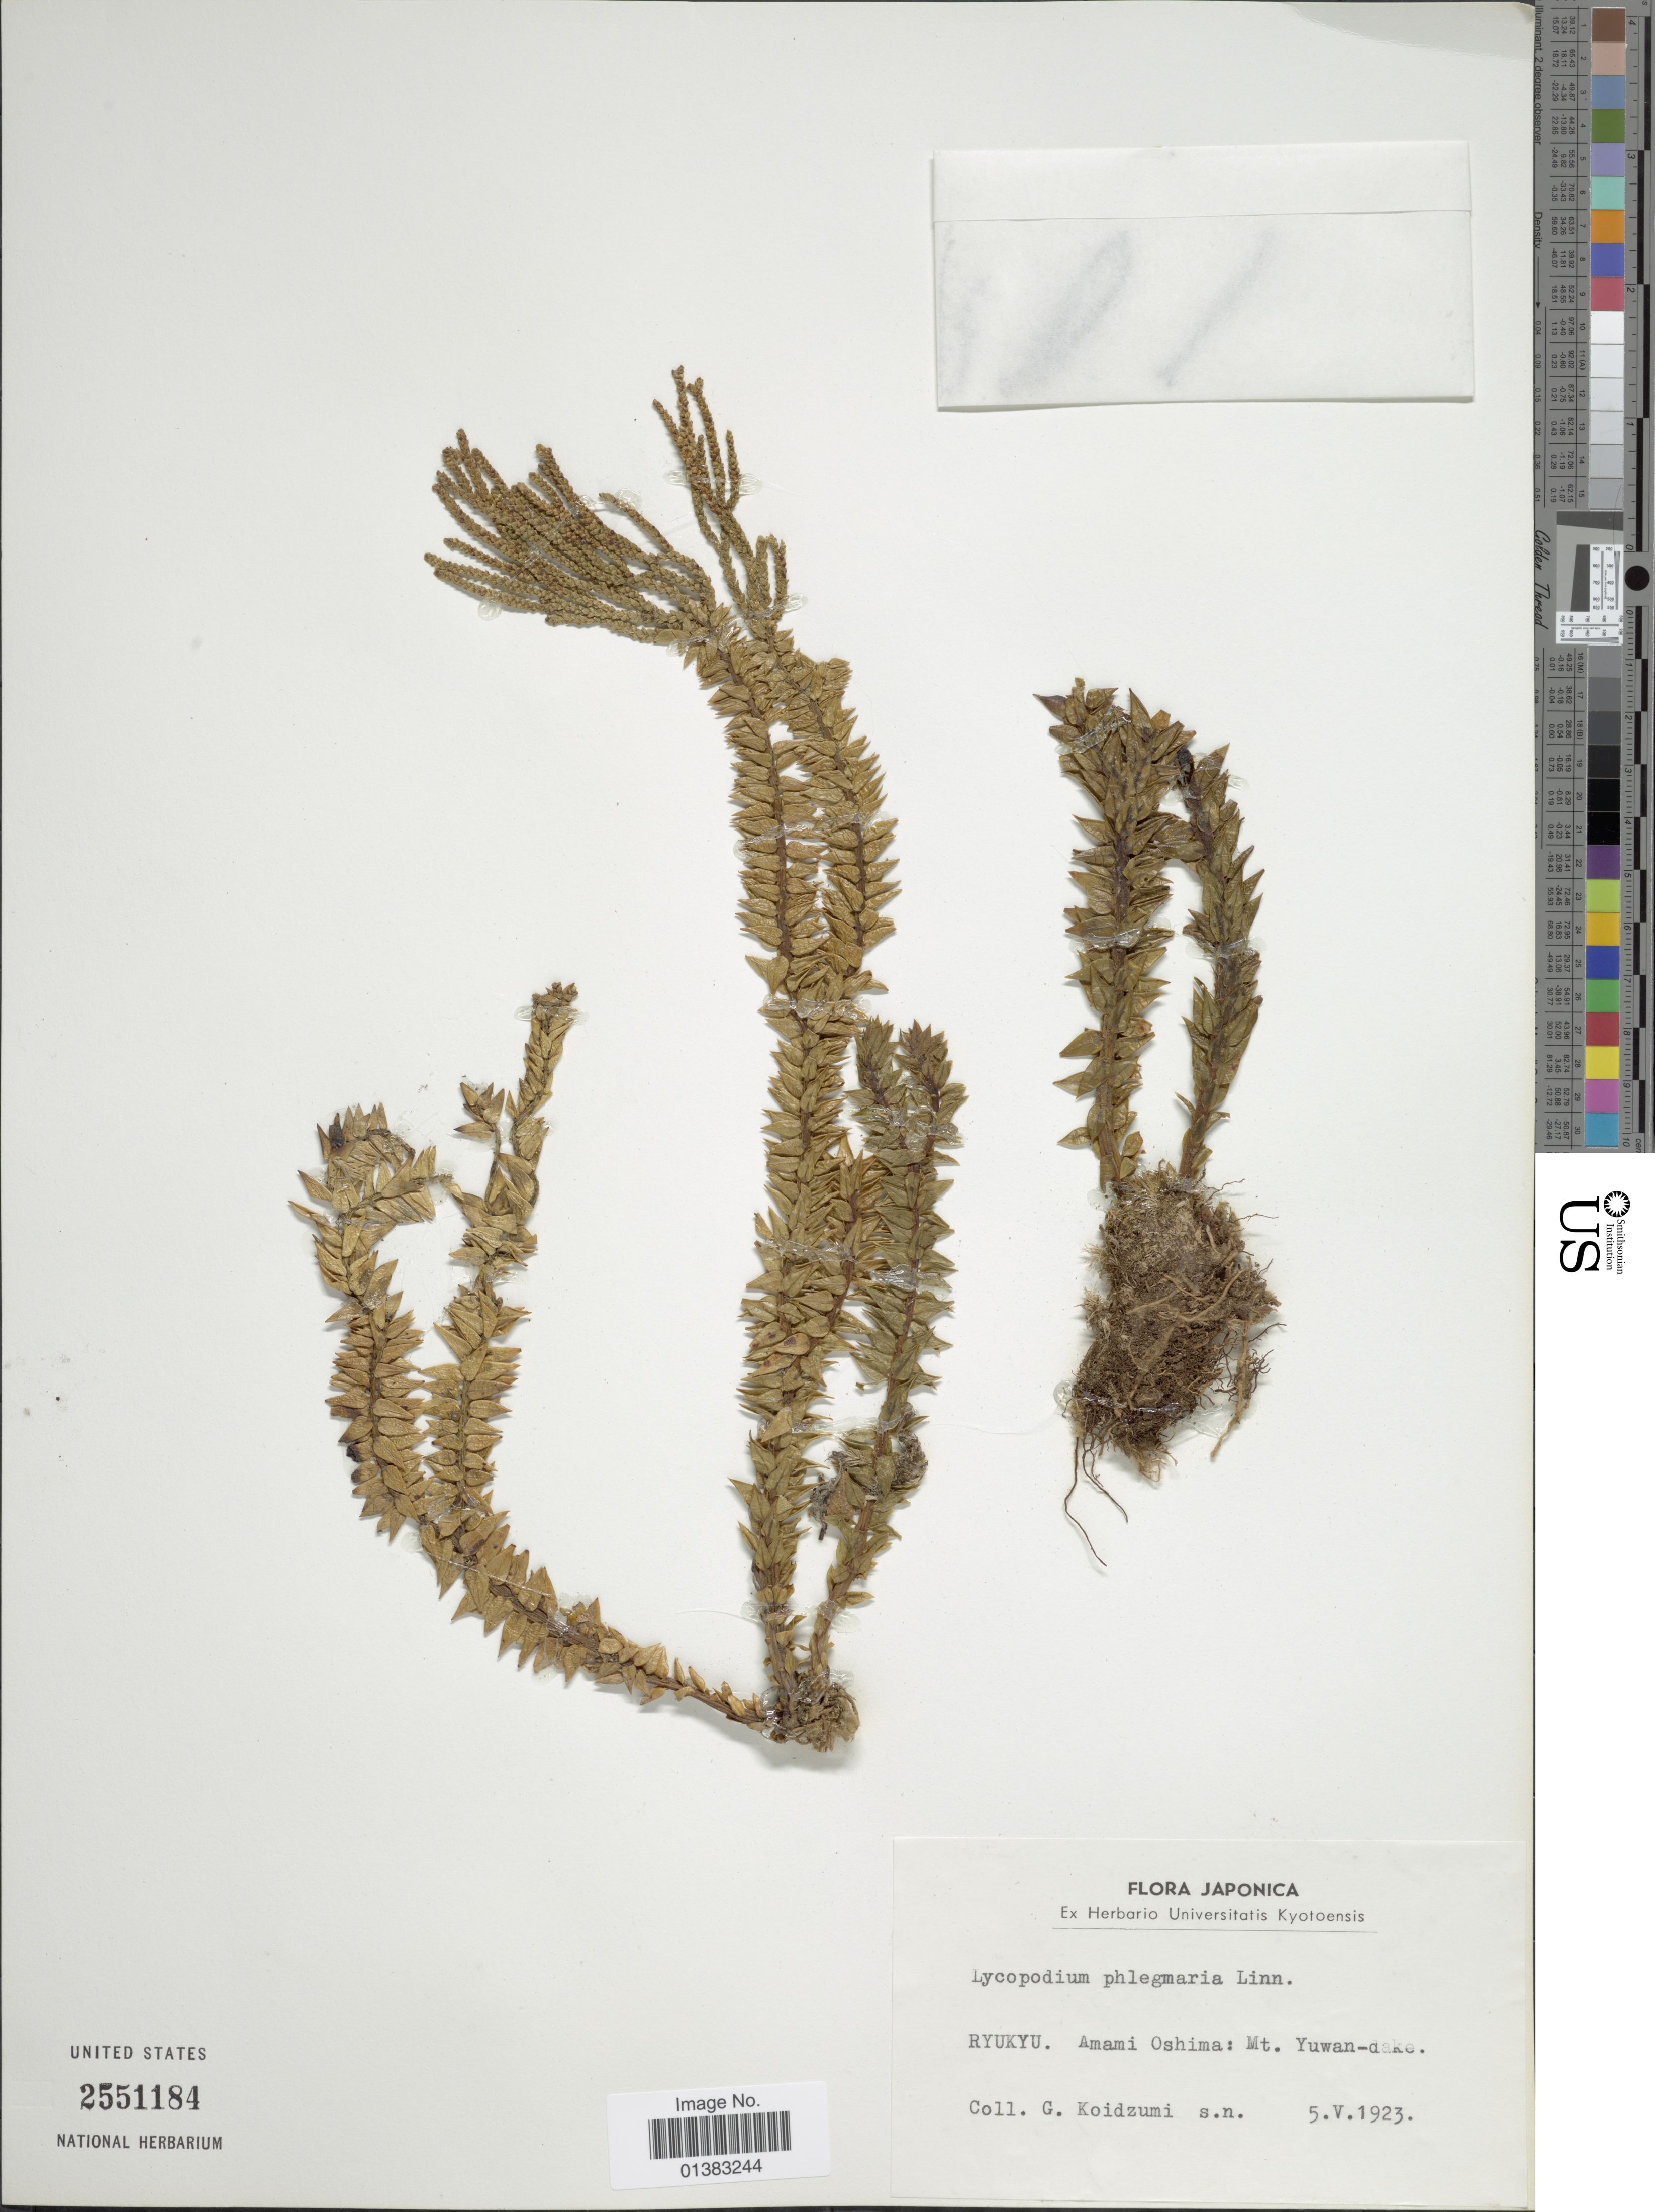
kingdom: Plantae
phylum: Tracheophyta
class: Lycopodiopsida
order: Lycopodiales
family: Lycopodiaceae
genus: Phlegmariurus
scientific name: Phlegmariurus phlegmaria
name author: (L.) Holub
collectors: G. Koidzumi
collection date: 1923-05-05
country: Japan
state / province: Okinawa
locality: Ryukyu. Amami Oshima: Mt. Yuwan-dake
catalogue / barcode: US 2551184